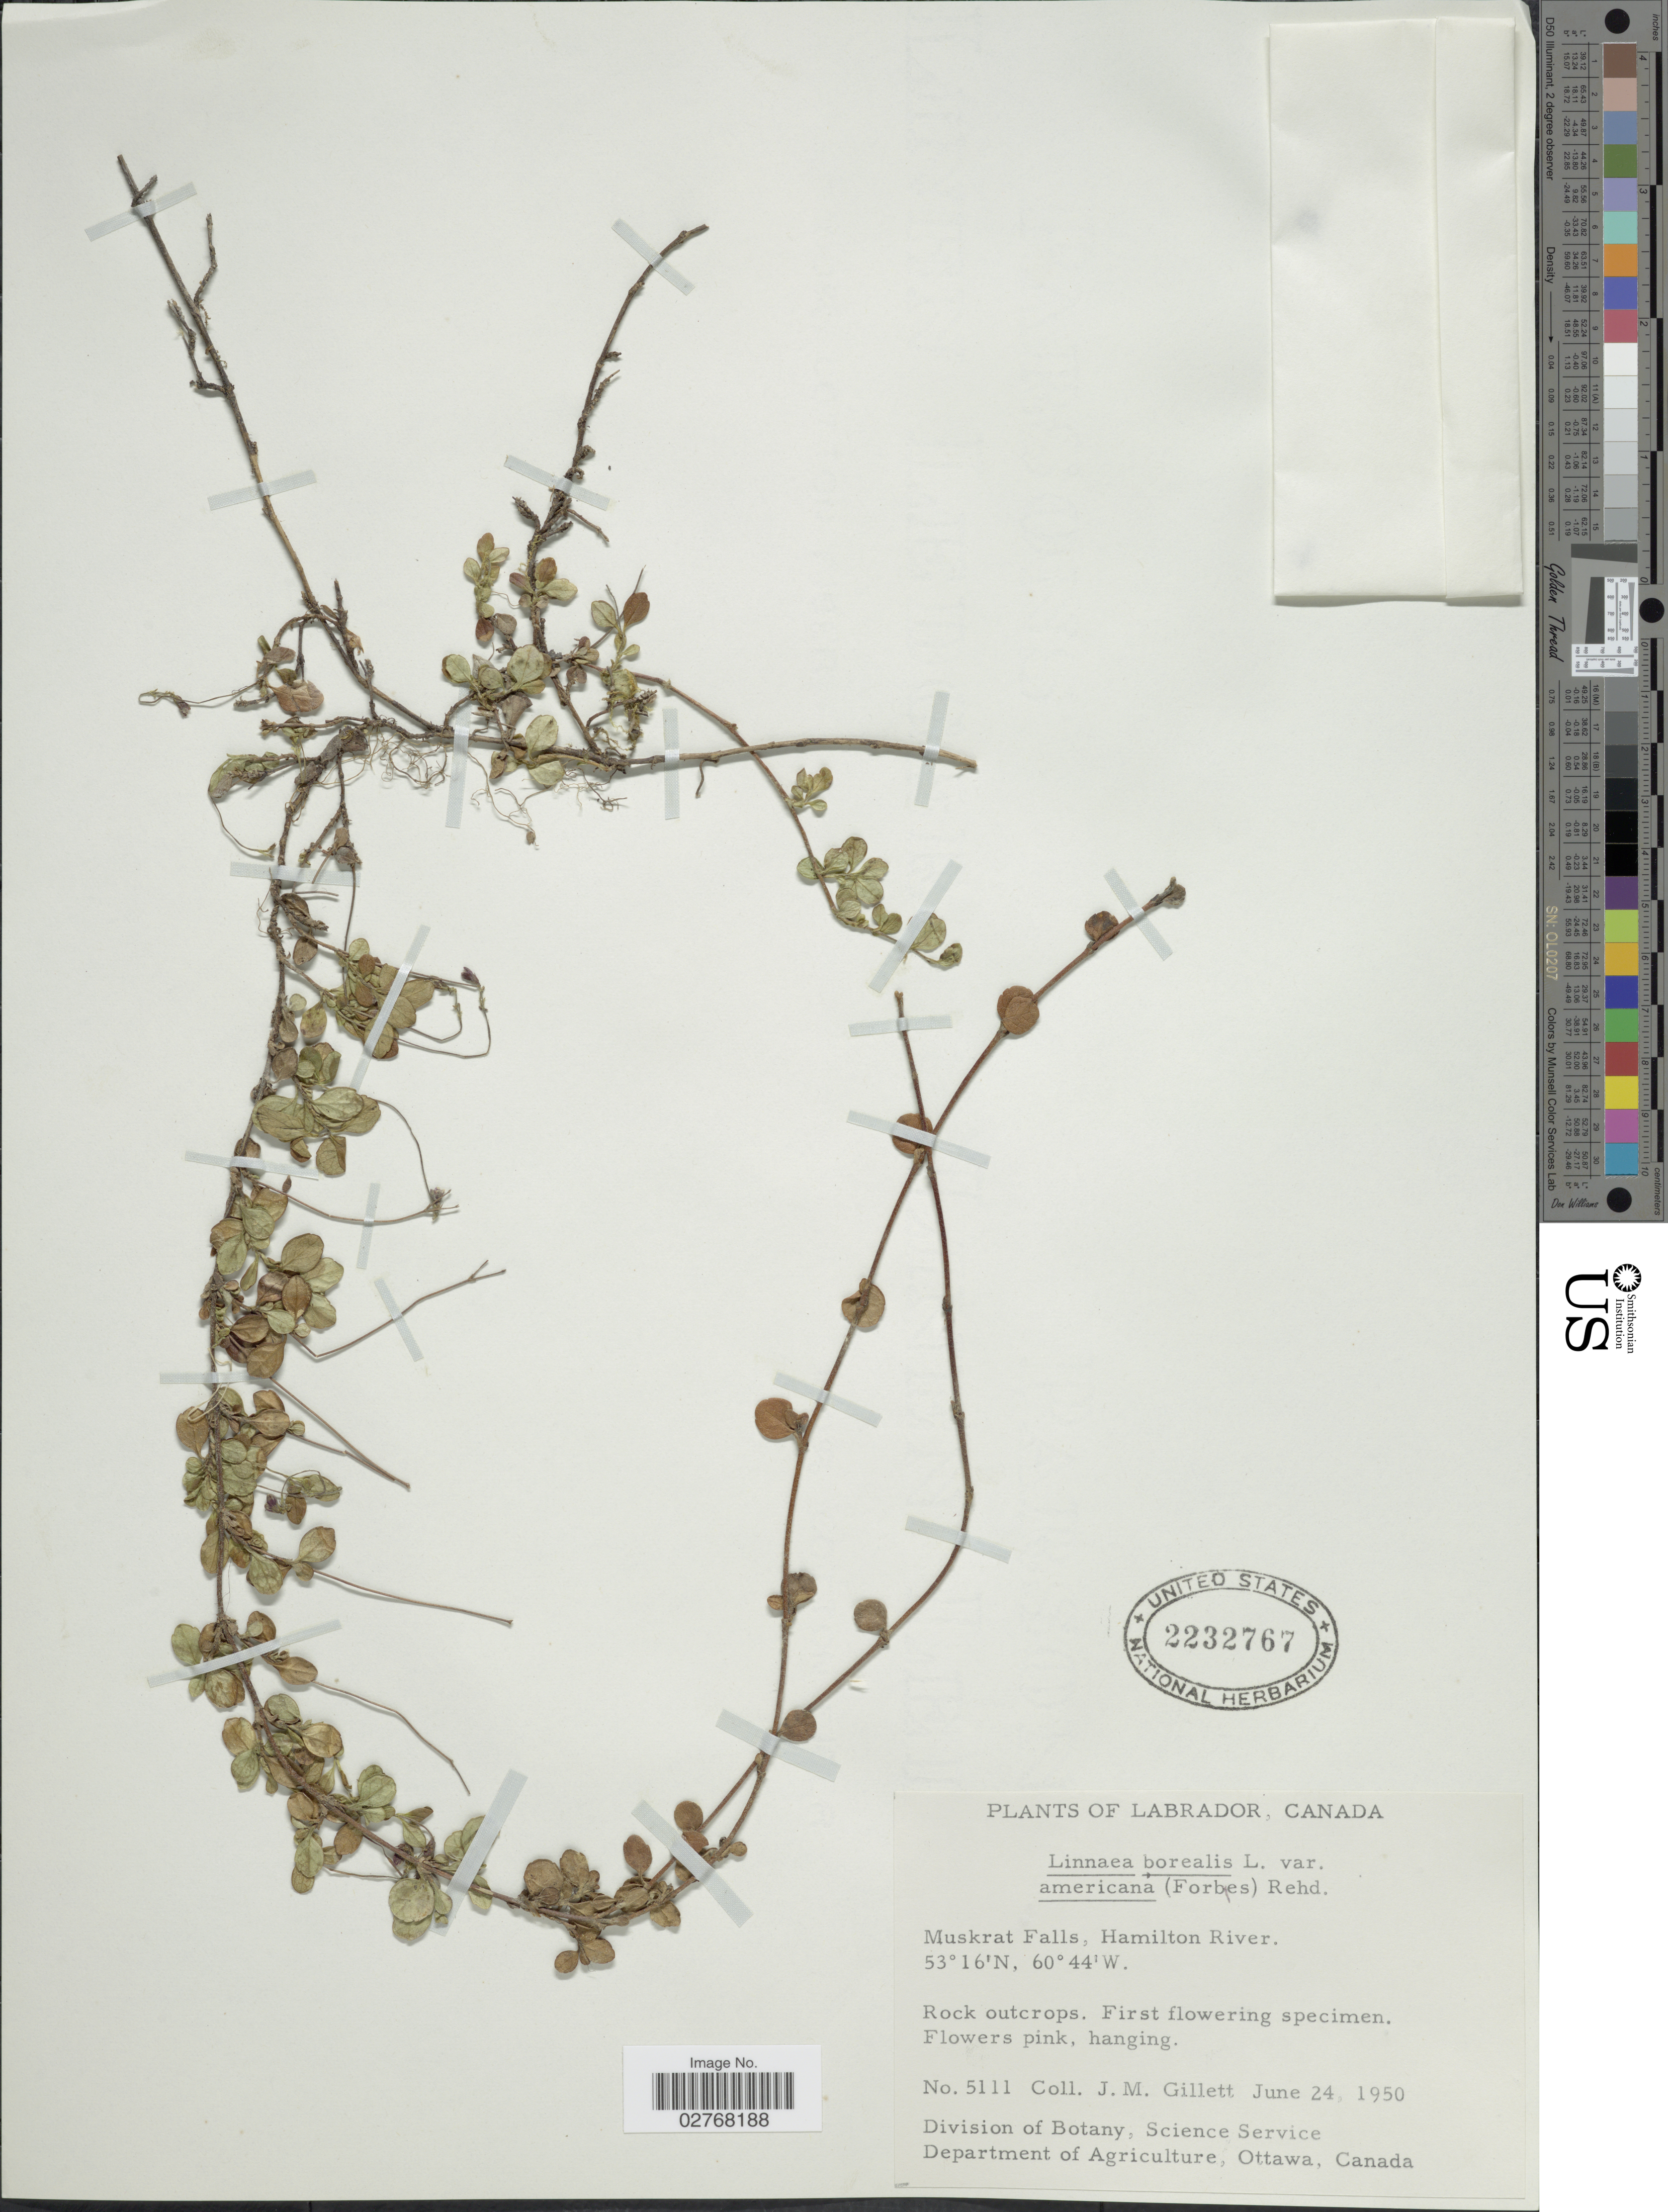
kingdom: Plantae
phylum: Tracheophyta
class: Magnoliopsida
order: Dipsacales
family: Caprifoliaceae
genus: Linnaea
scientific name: Linnaea borealis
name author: L.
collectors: J. M. Gillett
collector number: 5111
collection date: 1950-06-24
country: Canada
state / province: Newfoundland and Labrador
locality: Labrador. Muskrat Falls, Hamilton River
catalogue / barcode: US 2232767